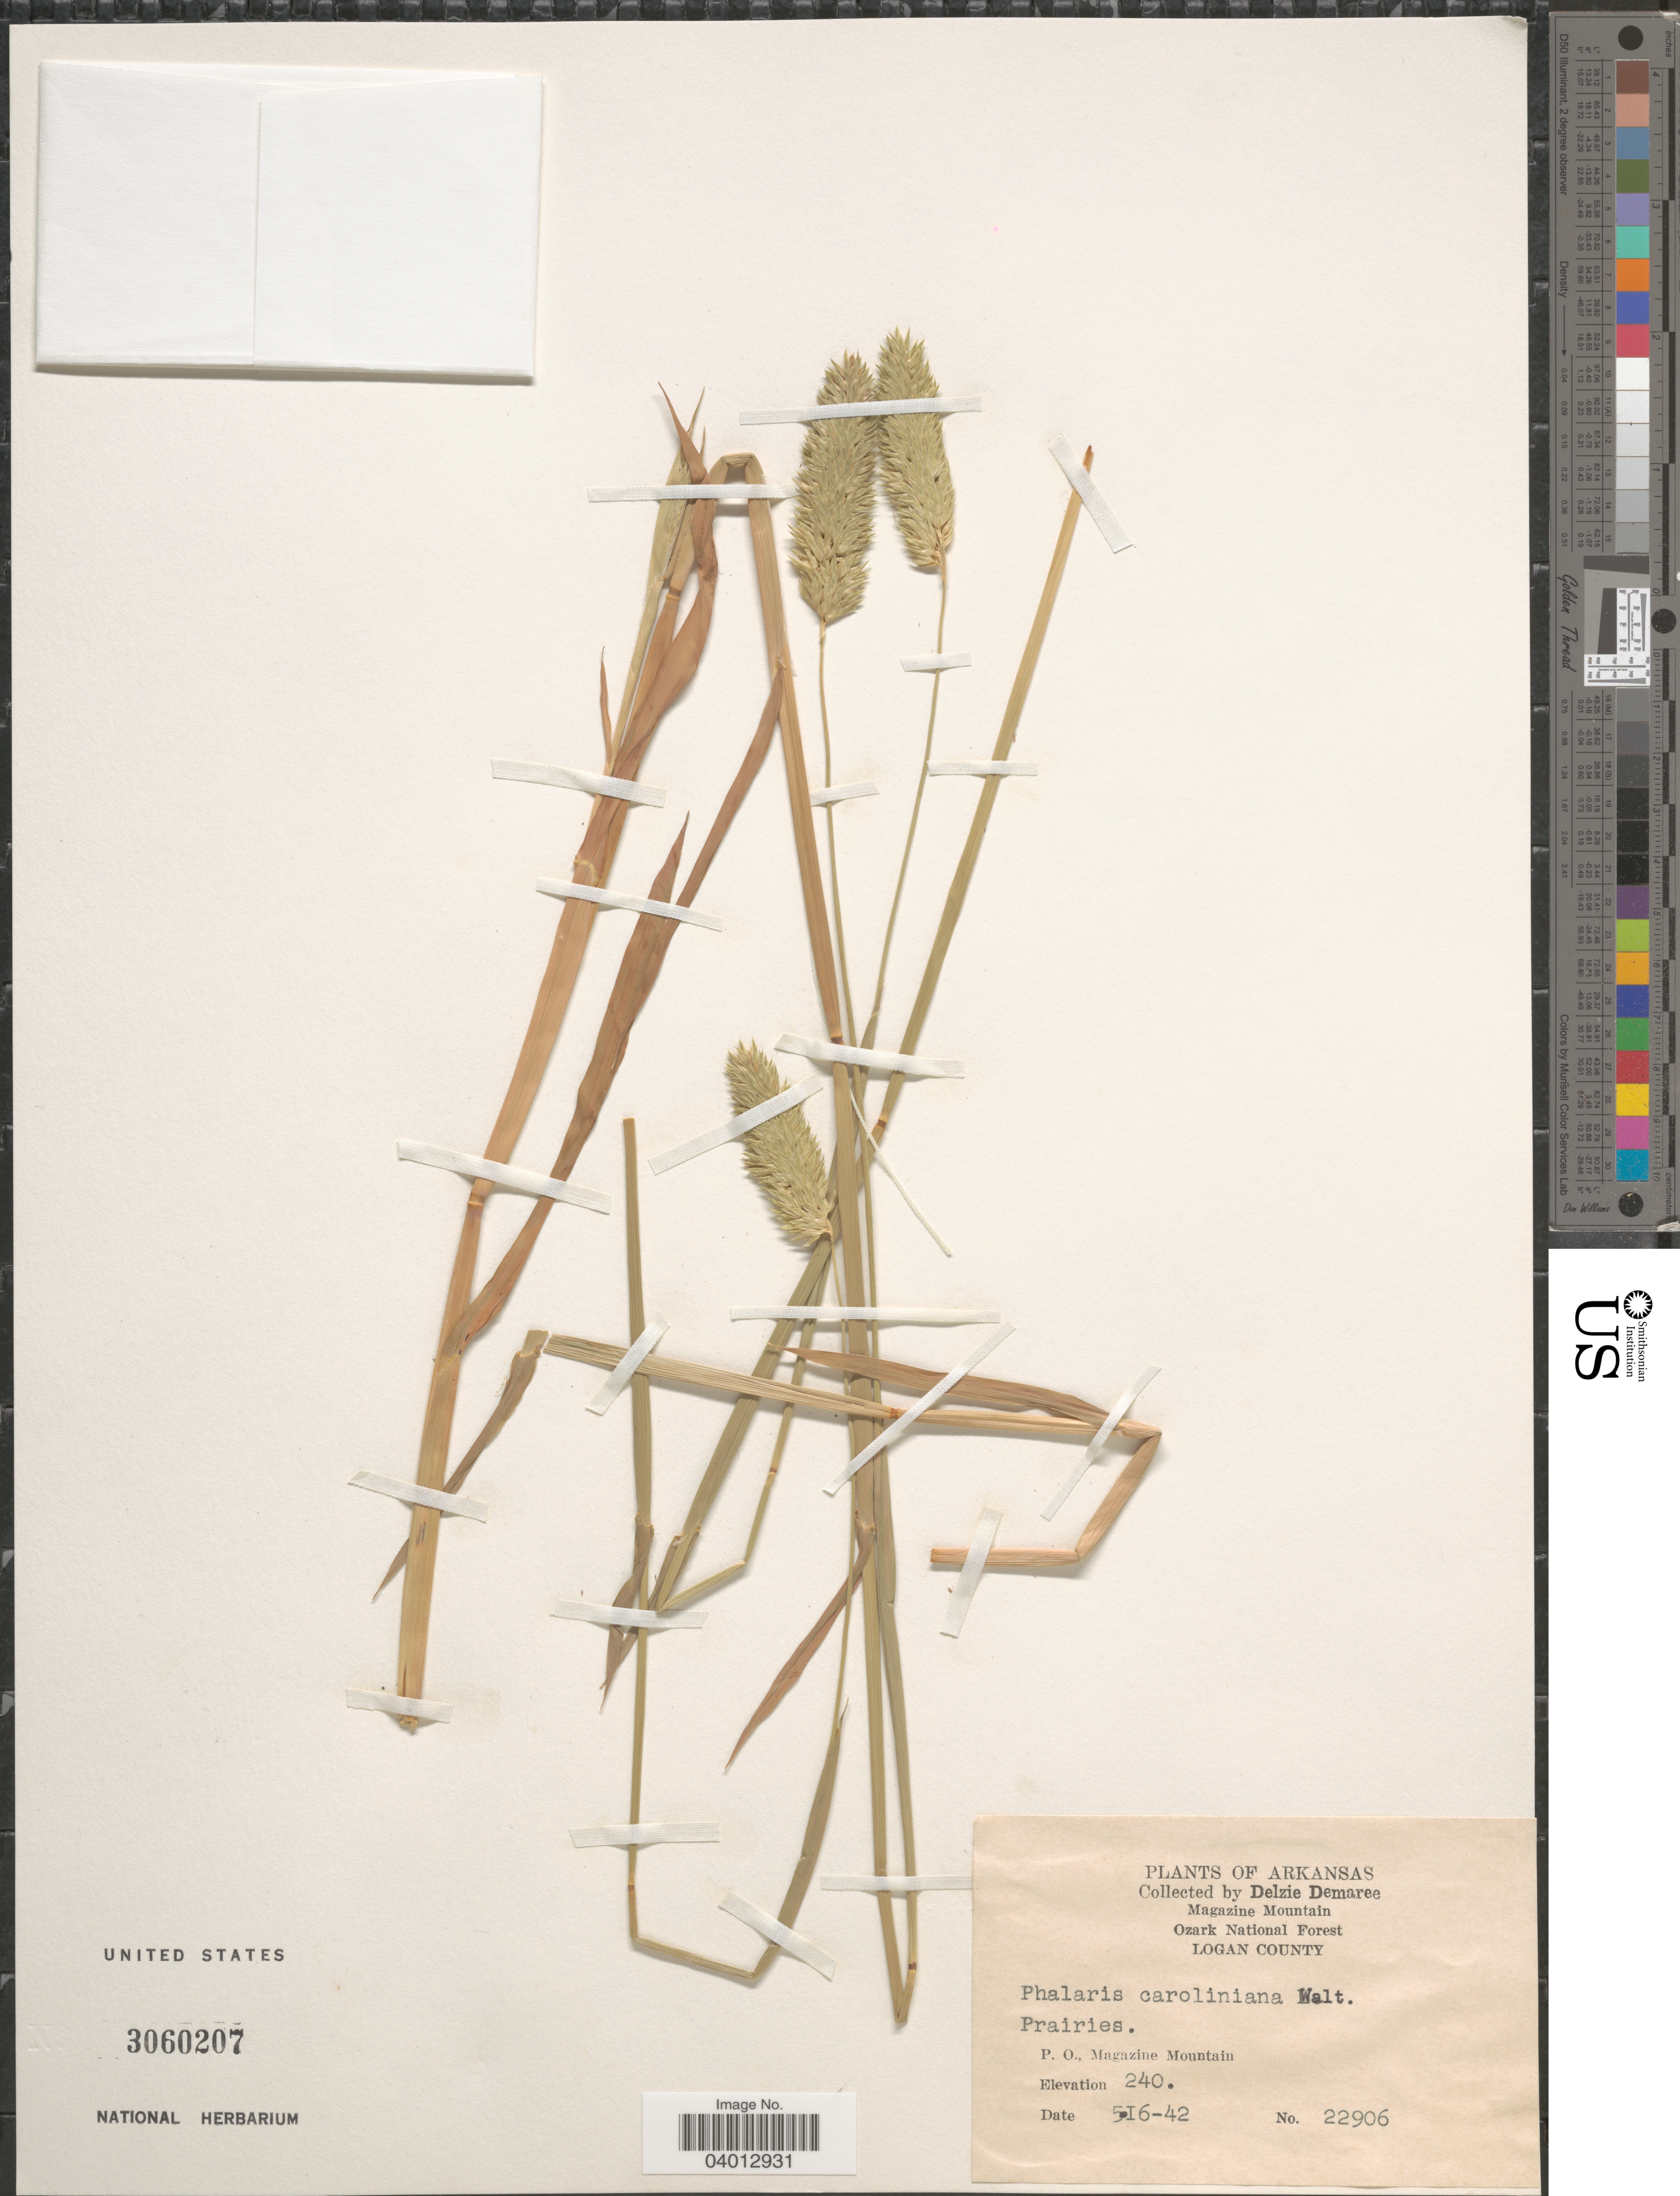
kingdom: Plantae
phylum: Tracheophyta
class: Liliopsida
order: Poales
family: Poaceae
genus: Phalaris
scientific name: Phalaris caroliniana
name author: Walter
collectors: D. Demaree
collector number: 22906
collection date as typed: Transcribed d/m/y: 16/5/42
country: United States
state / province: Arkansas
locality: Magazine Mountain. Ozark National Forest. Logan County. P. O., Magazine Mountain.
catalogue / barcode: US 3060207